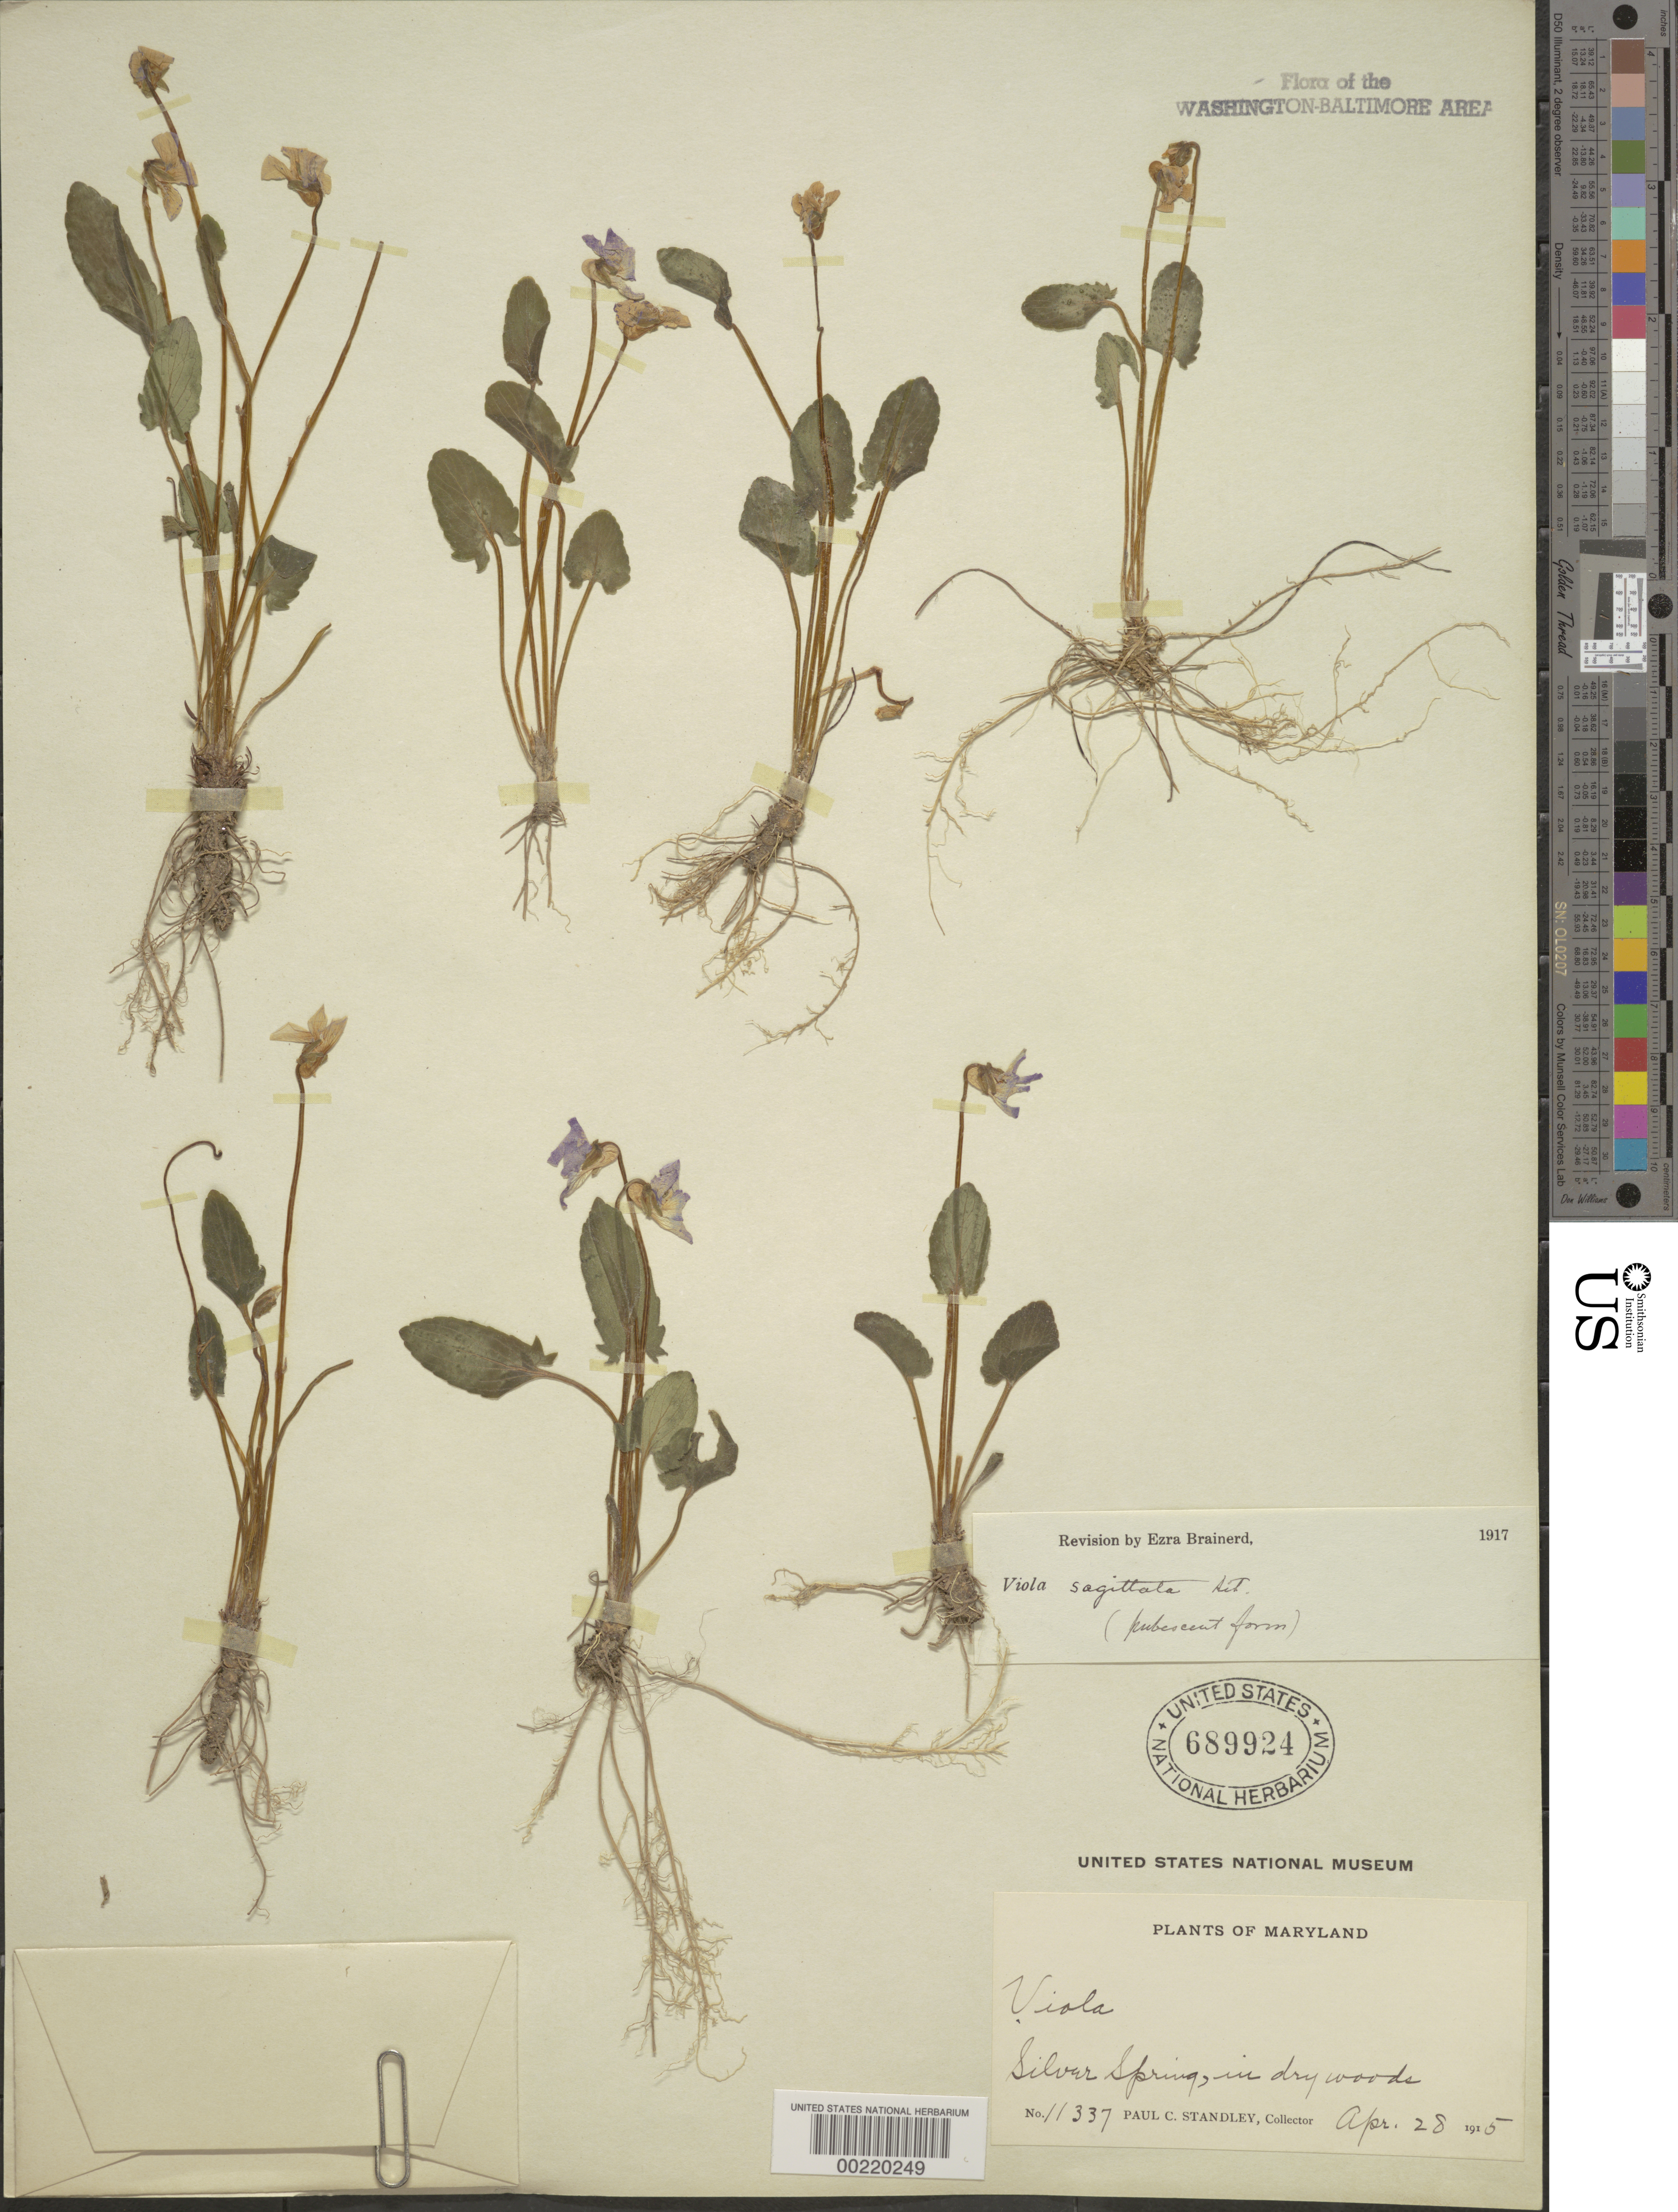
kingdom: Plantae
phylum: Tracheophyta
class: Magnoliopsida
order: Malpighiales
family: Violaceae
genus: Viola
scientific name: Viola sagittata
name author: Aiton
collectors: P. C. Standley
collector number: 11337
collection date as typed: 28 Apr 1915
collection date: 1915-04-28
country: United States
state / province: Maryland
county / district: Montgomery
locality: Silver Spring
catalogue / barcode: US 689924